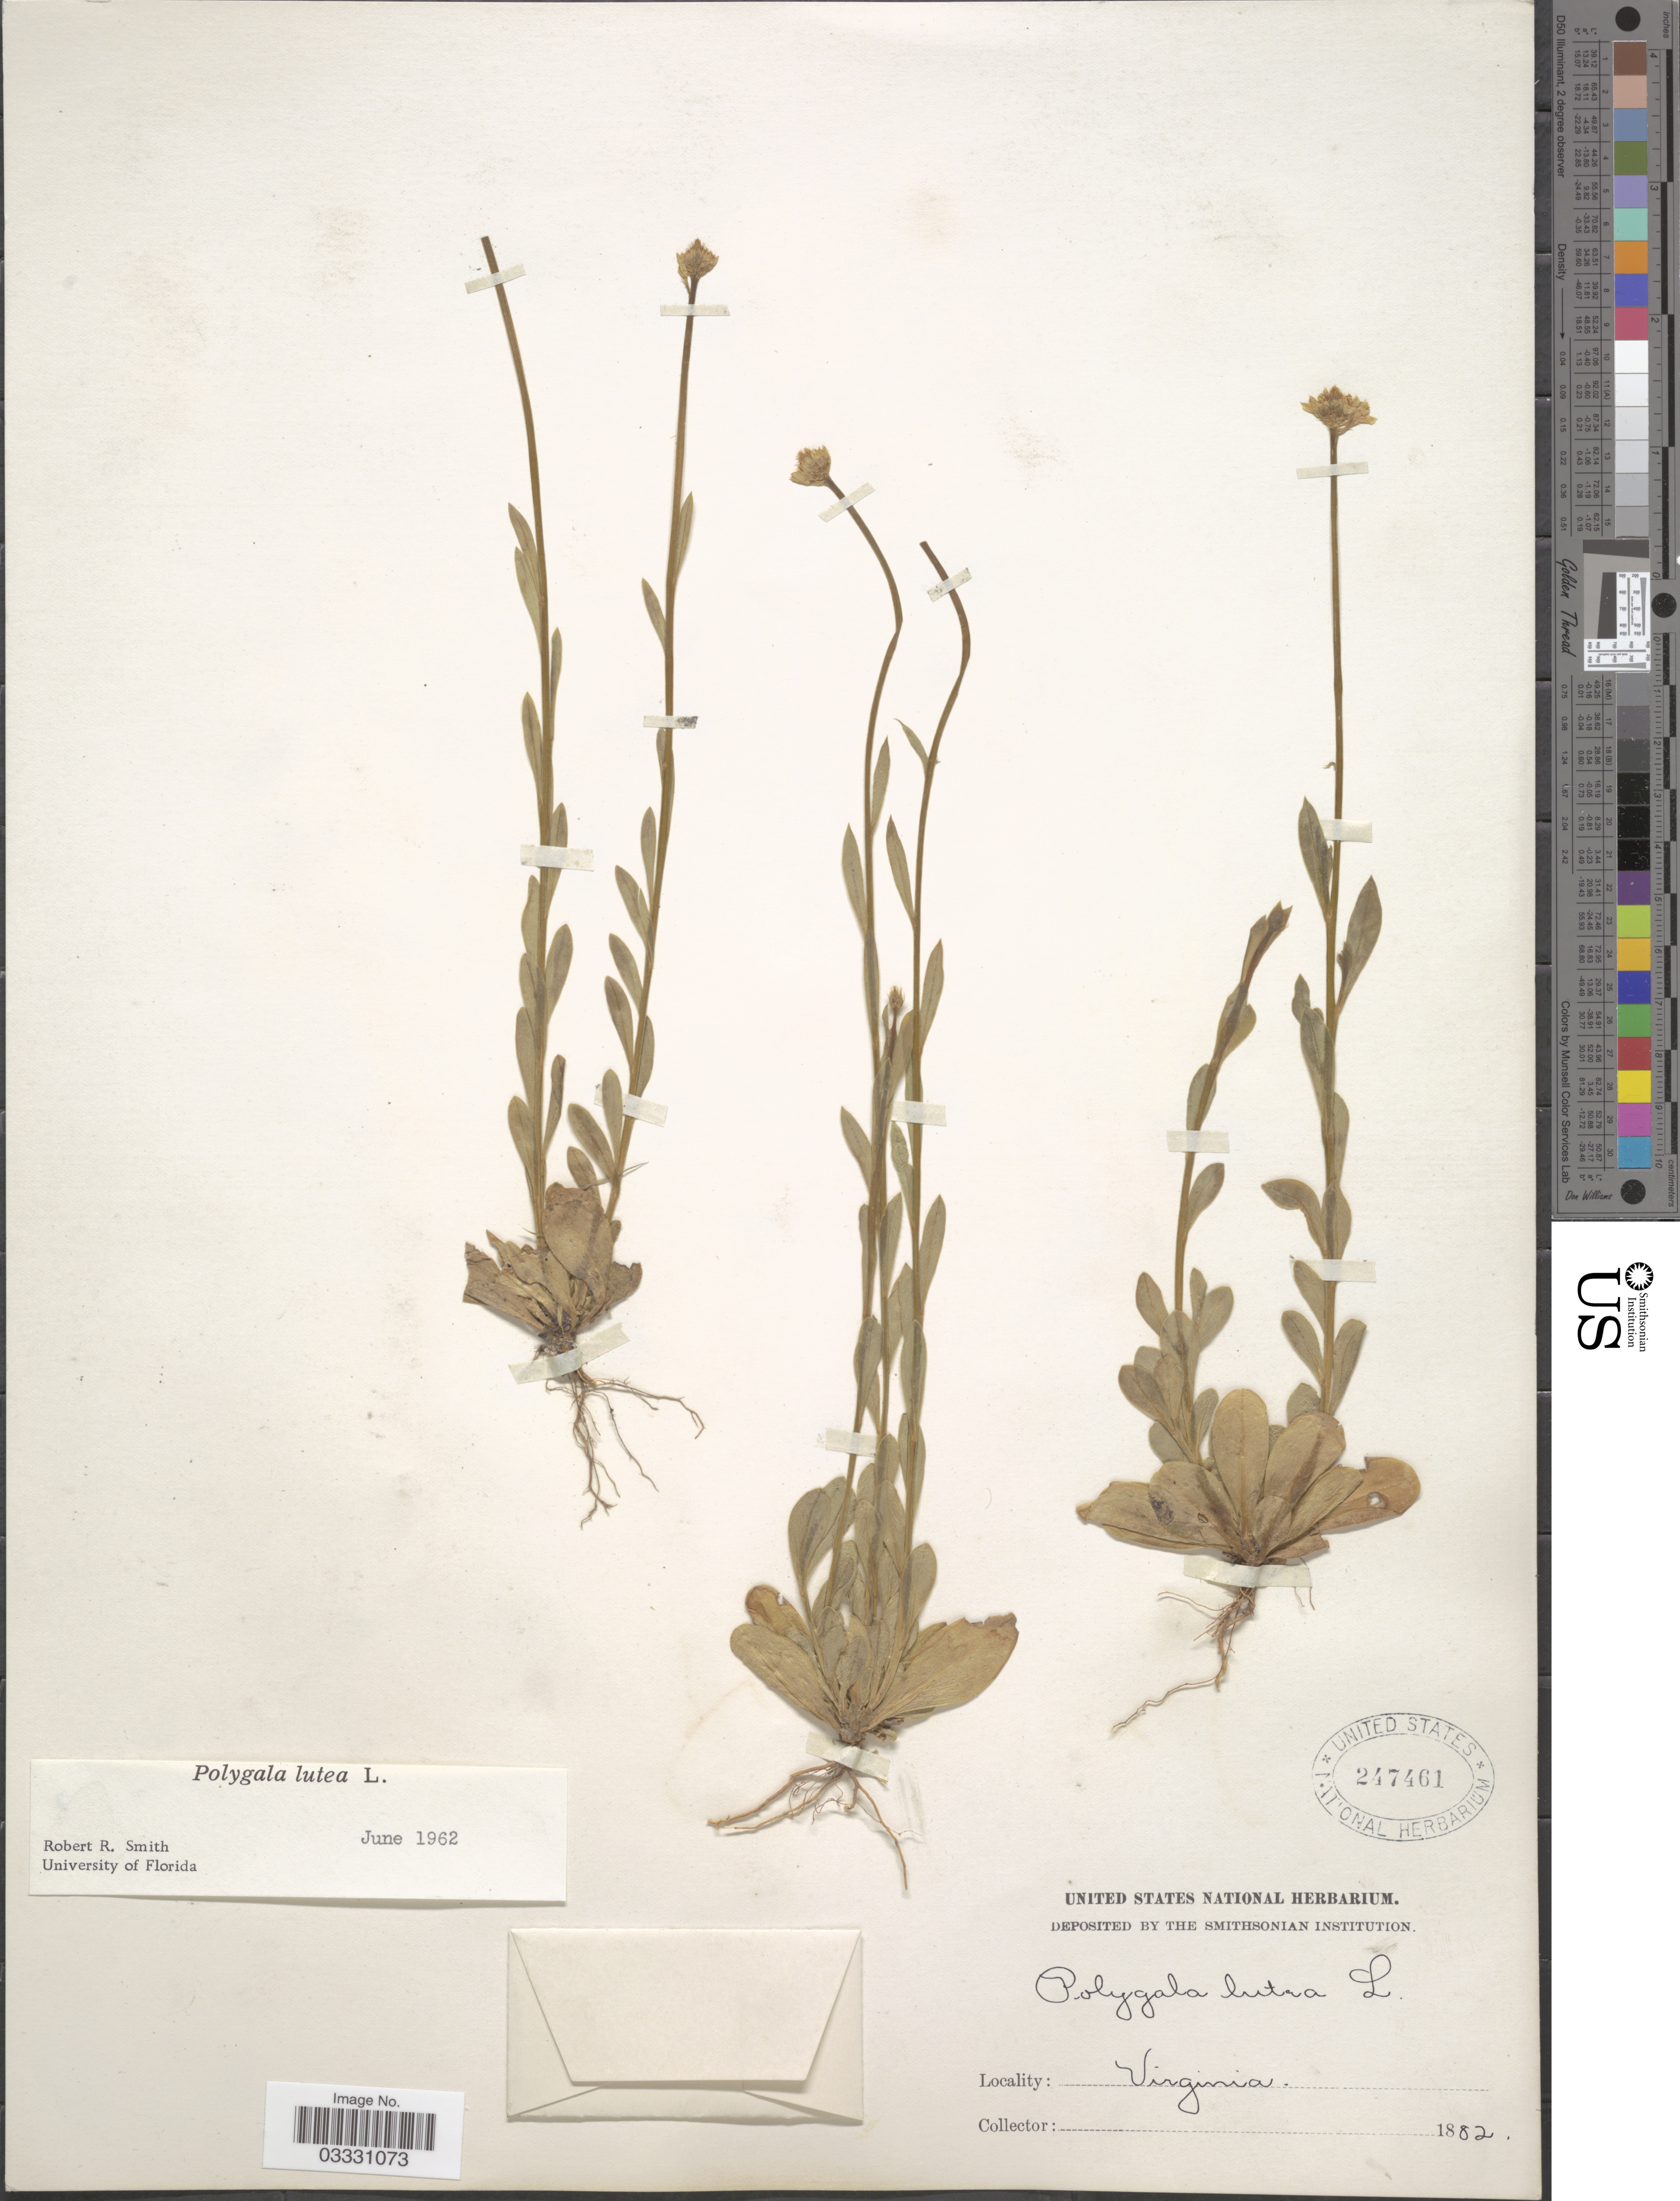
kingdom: Plantae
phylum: Tracheophyta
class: Magnoliopsida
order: Fabales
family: Polygalaceae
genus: Polygala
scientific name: Polygala lutea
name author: L.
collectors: ex herb. United States National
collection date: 1882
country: United States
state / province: Virginia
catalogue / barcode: US 247461